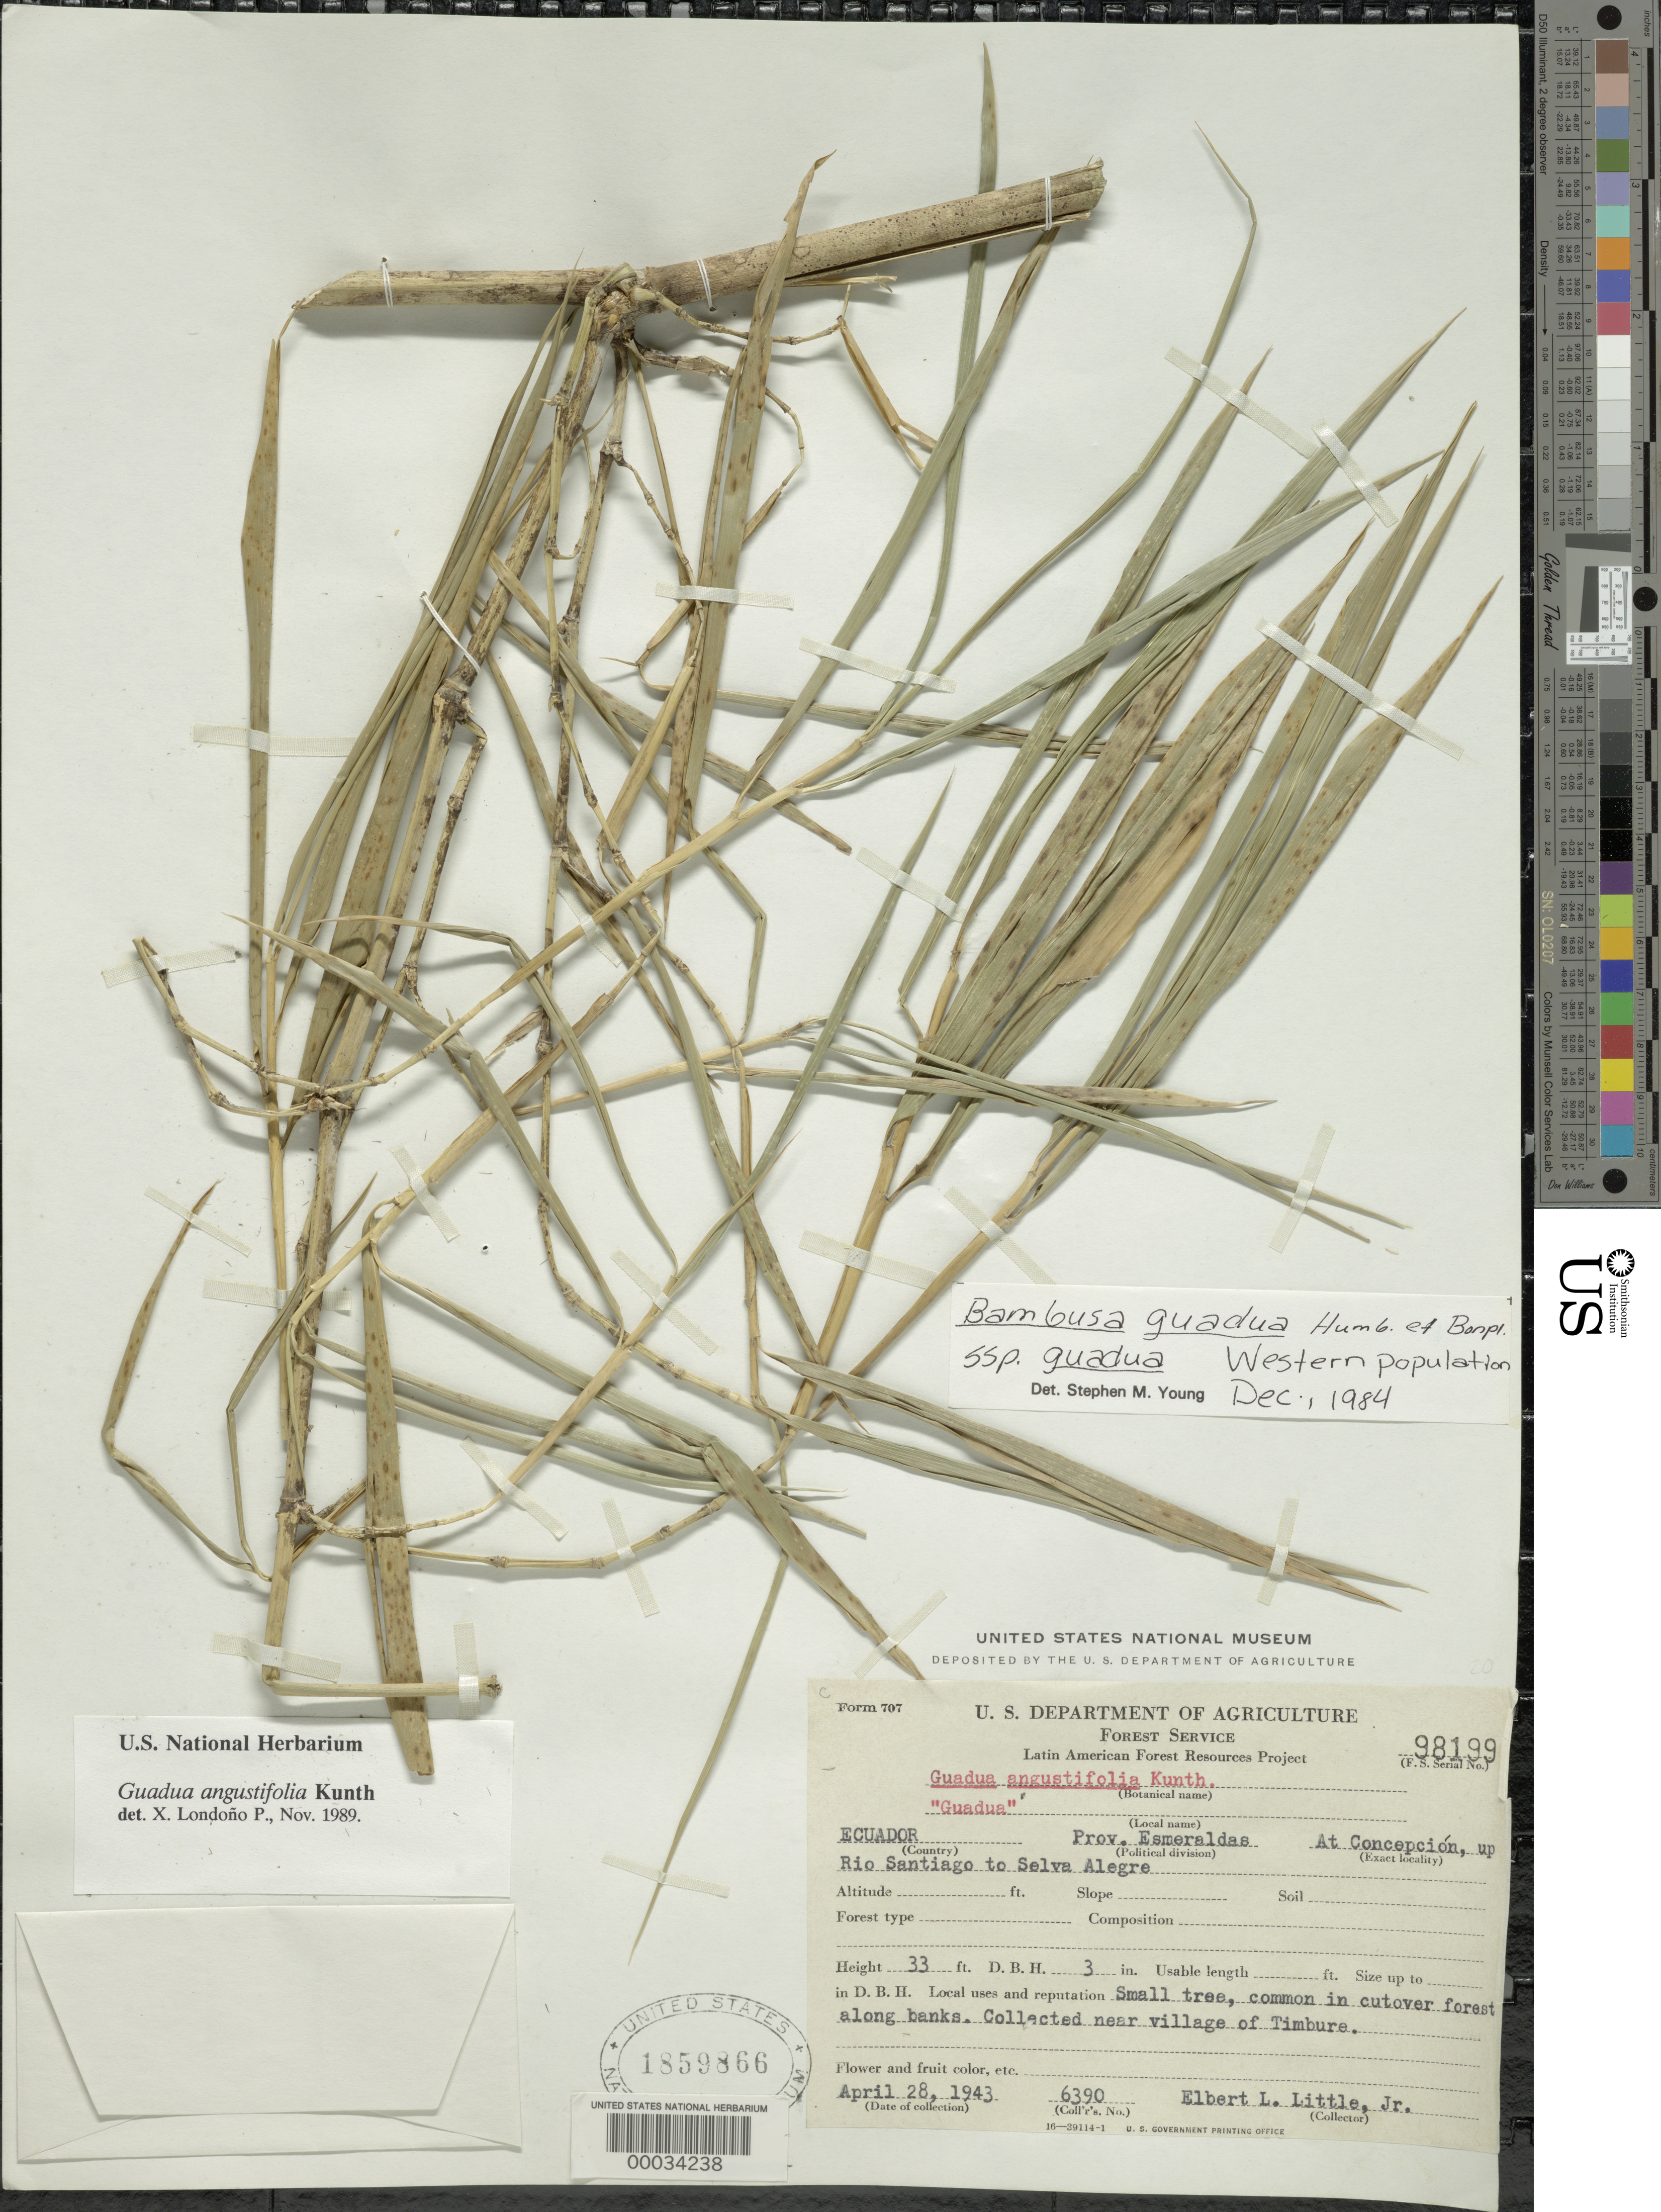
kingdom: Plantae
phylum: Tracheophyta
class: Liliopsida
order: Poales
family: Poaceae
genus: Guadua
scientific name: Guadua angustifolia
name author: Kunth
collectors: E. L. Little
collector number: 6390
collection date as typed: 28 Apr 1943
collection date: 1943-04-28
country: Ecuador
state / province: Esmeraldas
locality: Concepcion, Rio Santiago, Selva Alegre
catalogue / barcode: US 1859866